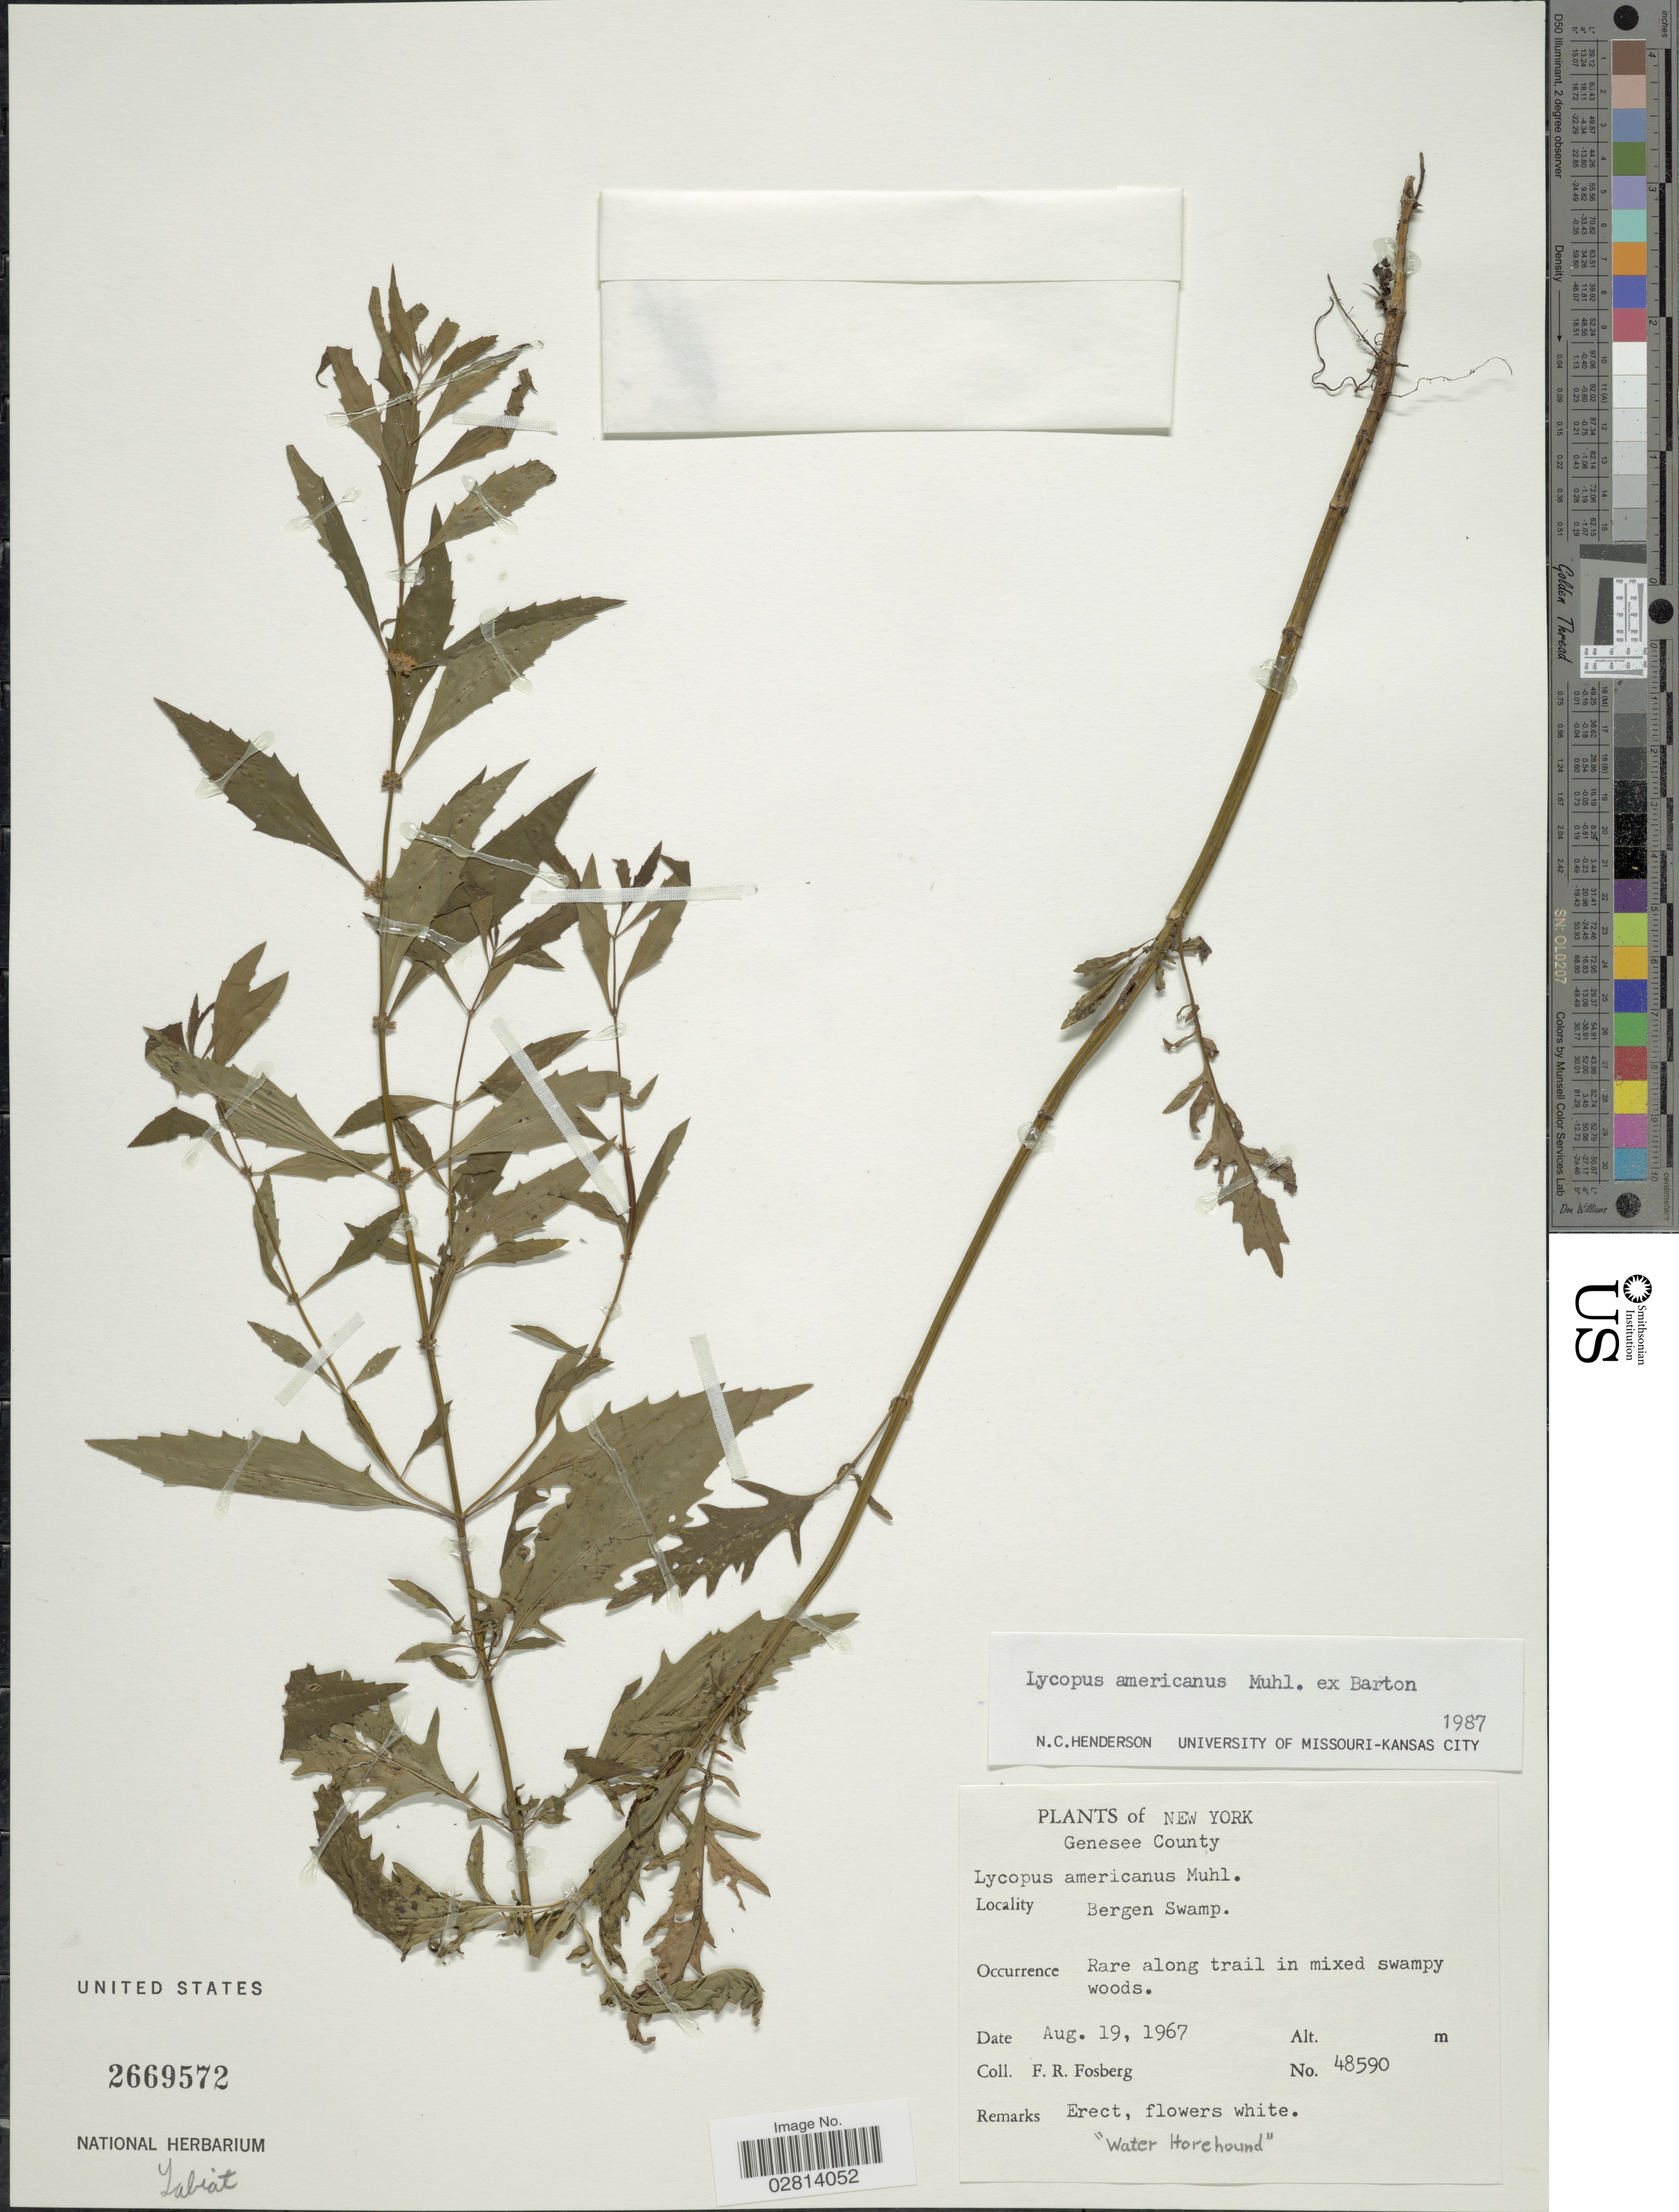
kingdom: Plantae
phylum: Tracheophyta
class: Magnoliopsida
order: Lamiales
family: Lamiaceae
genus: Lycopus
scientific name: Lycopus americanus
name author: Muhl. ex W.P.C. Barton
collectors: F. R. Fosberg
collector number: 48590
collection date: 1967-08-19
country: United States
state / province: New York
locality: Genesee County, Bergen swamp, Rare along trail in mixed swampy woods.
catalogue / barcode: US 2669572